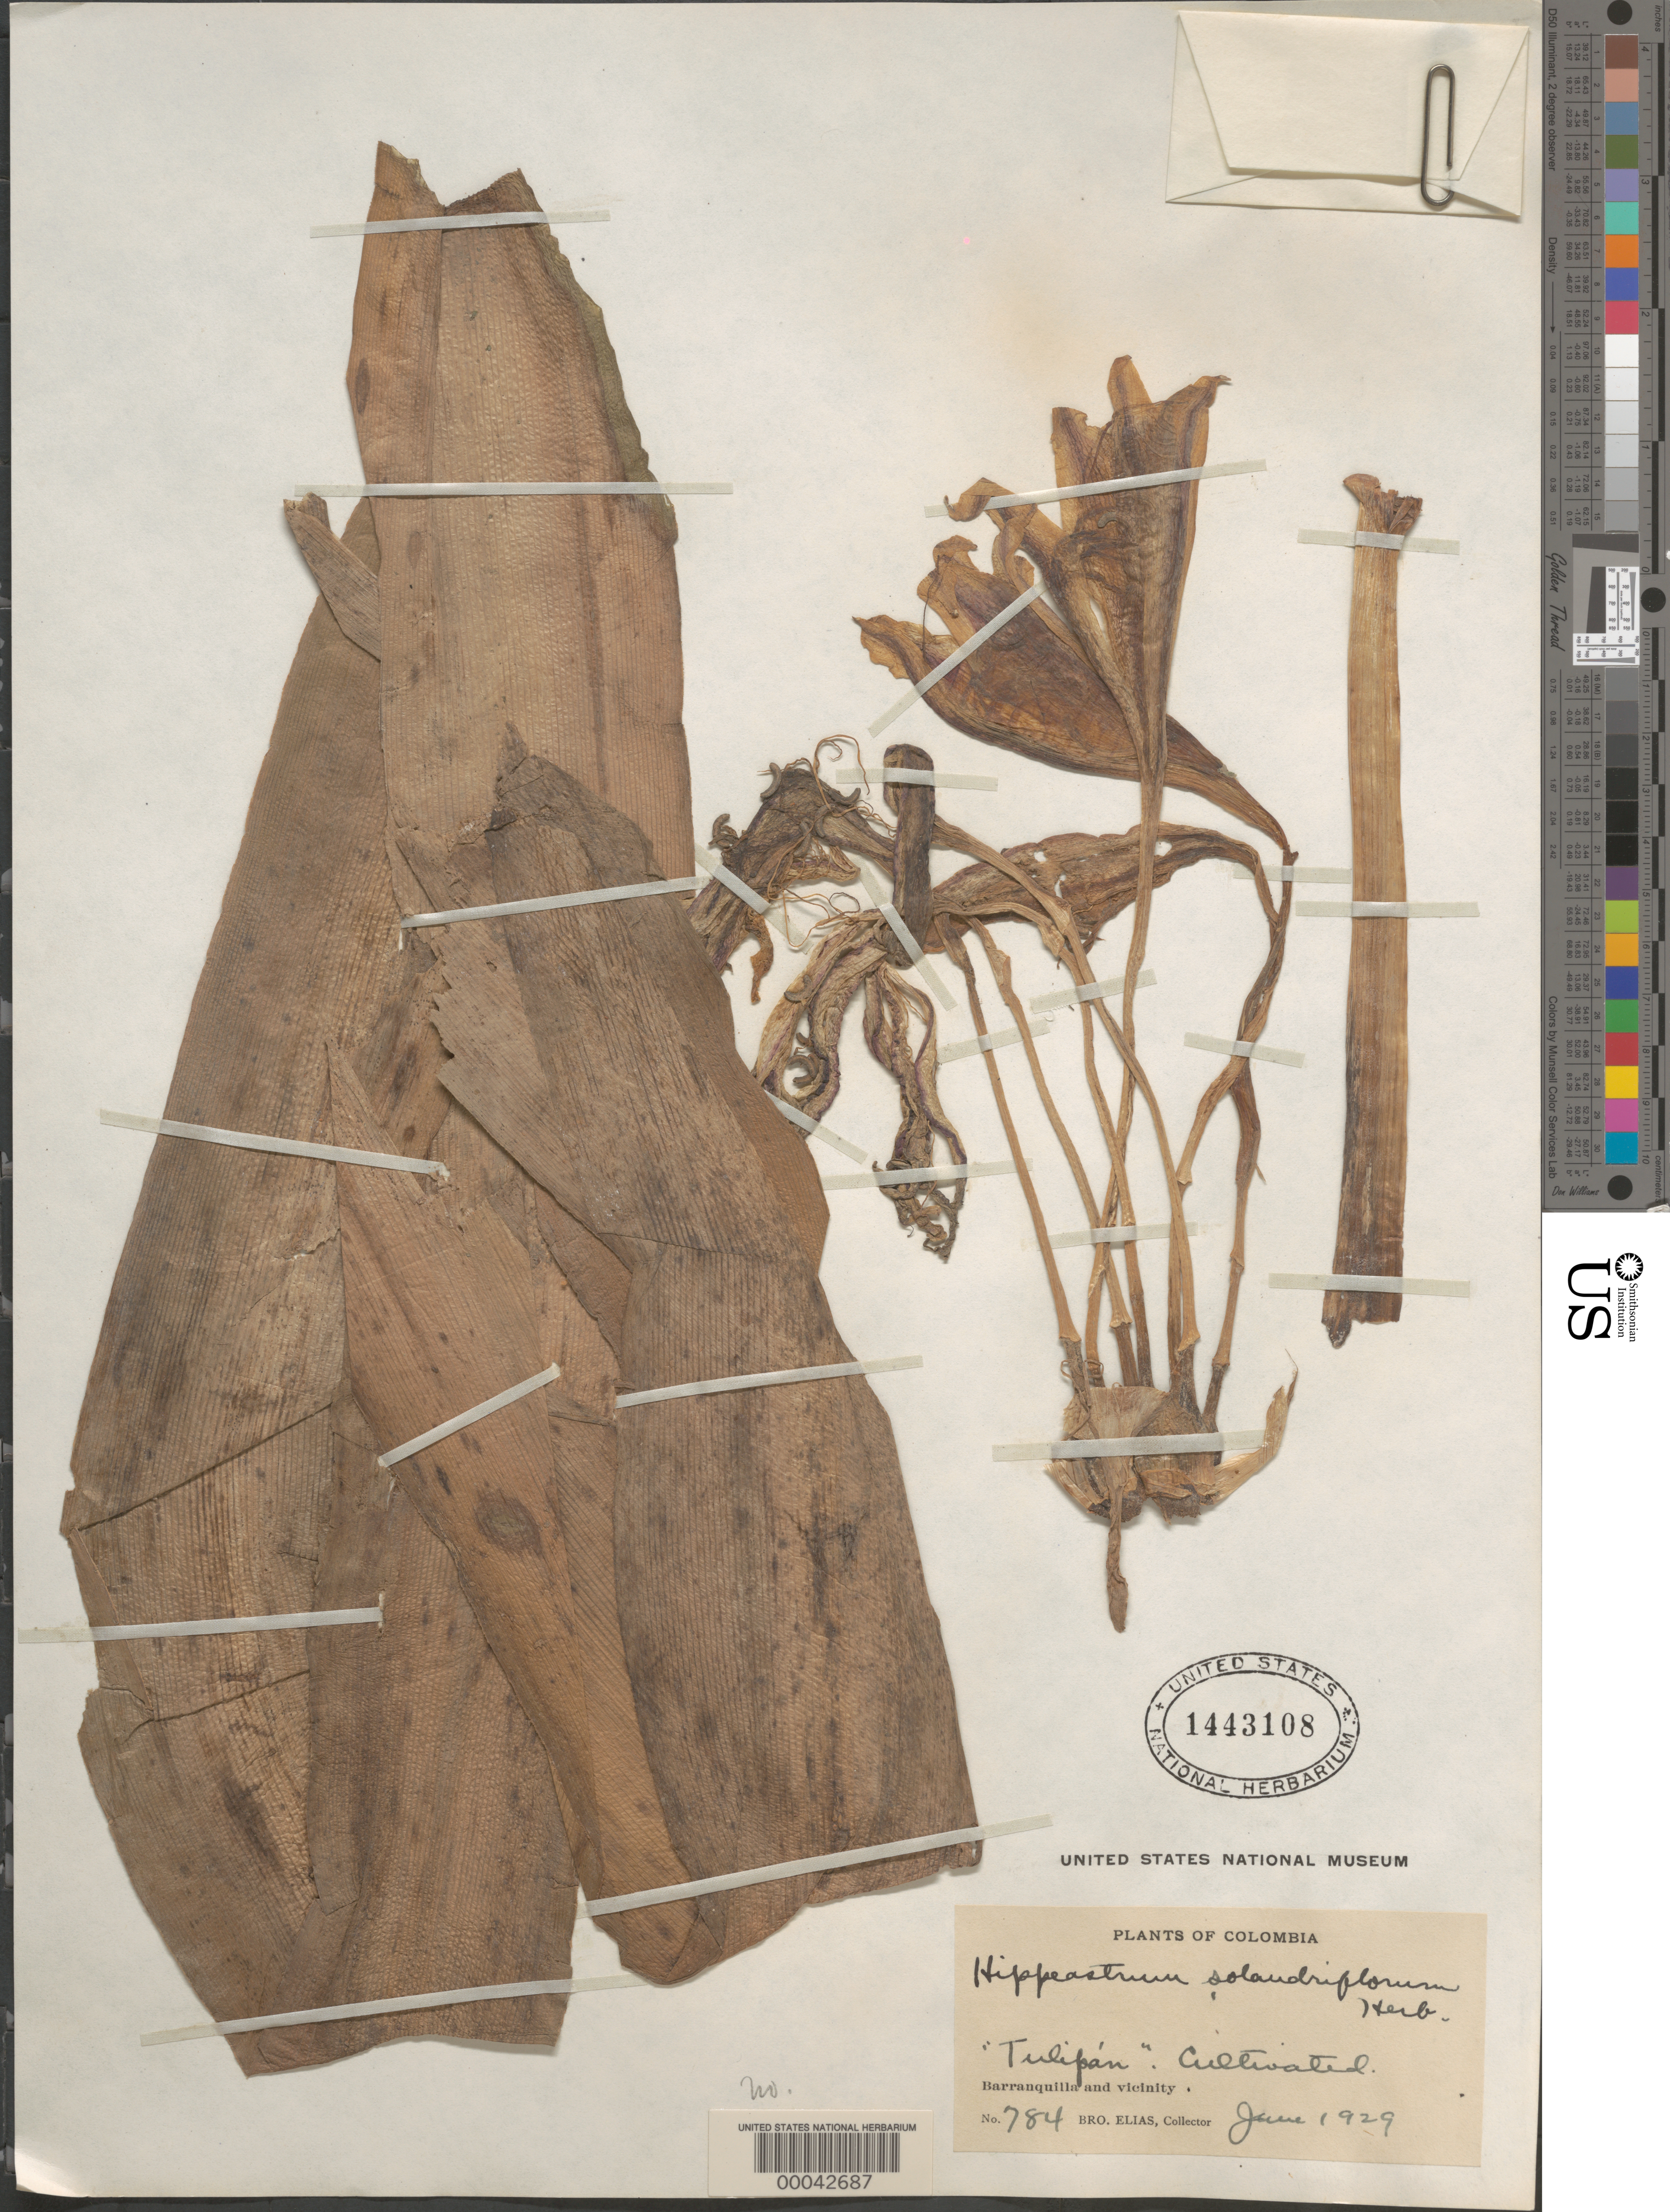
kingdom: Plantae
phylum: Tracheophyta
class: Liliopsida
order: Asparagales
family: Amaryllidaceae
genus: Hippeastrum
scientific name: Hippeastrum solandriflorum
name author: (Lindl.) Herb.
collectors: Bro. Elias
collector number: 784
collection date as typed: Jun 1929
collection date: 1929-06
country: Colombia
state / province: Atlántico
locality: Barranquilla and vicinity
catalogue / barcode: US 1445108